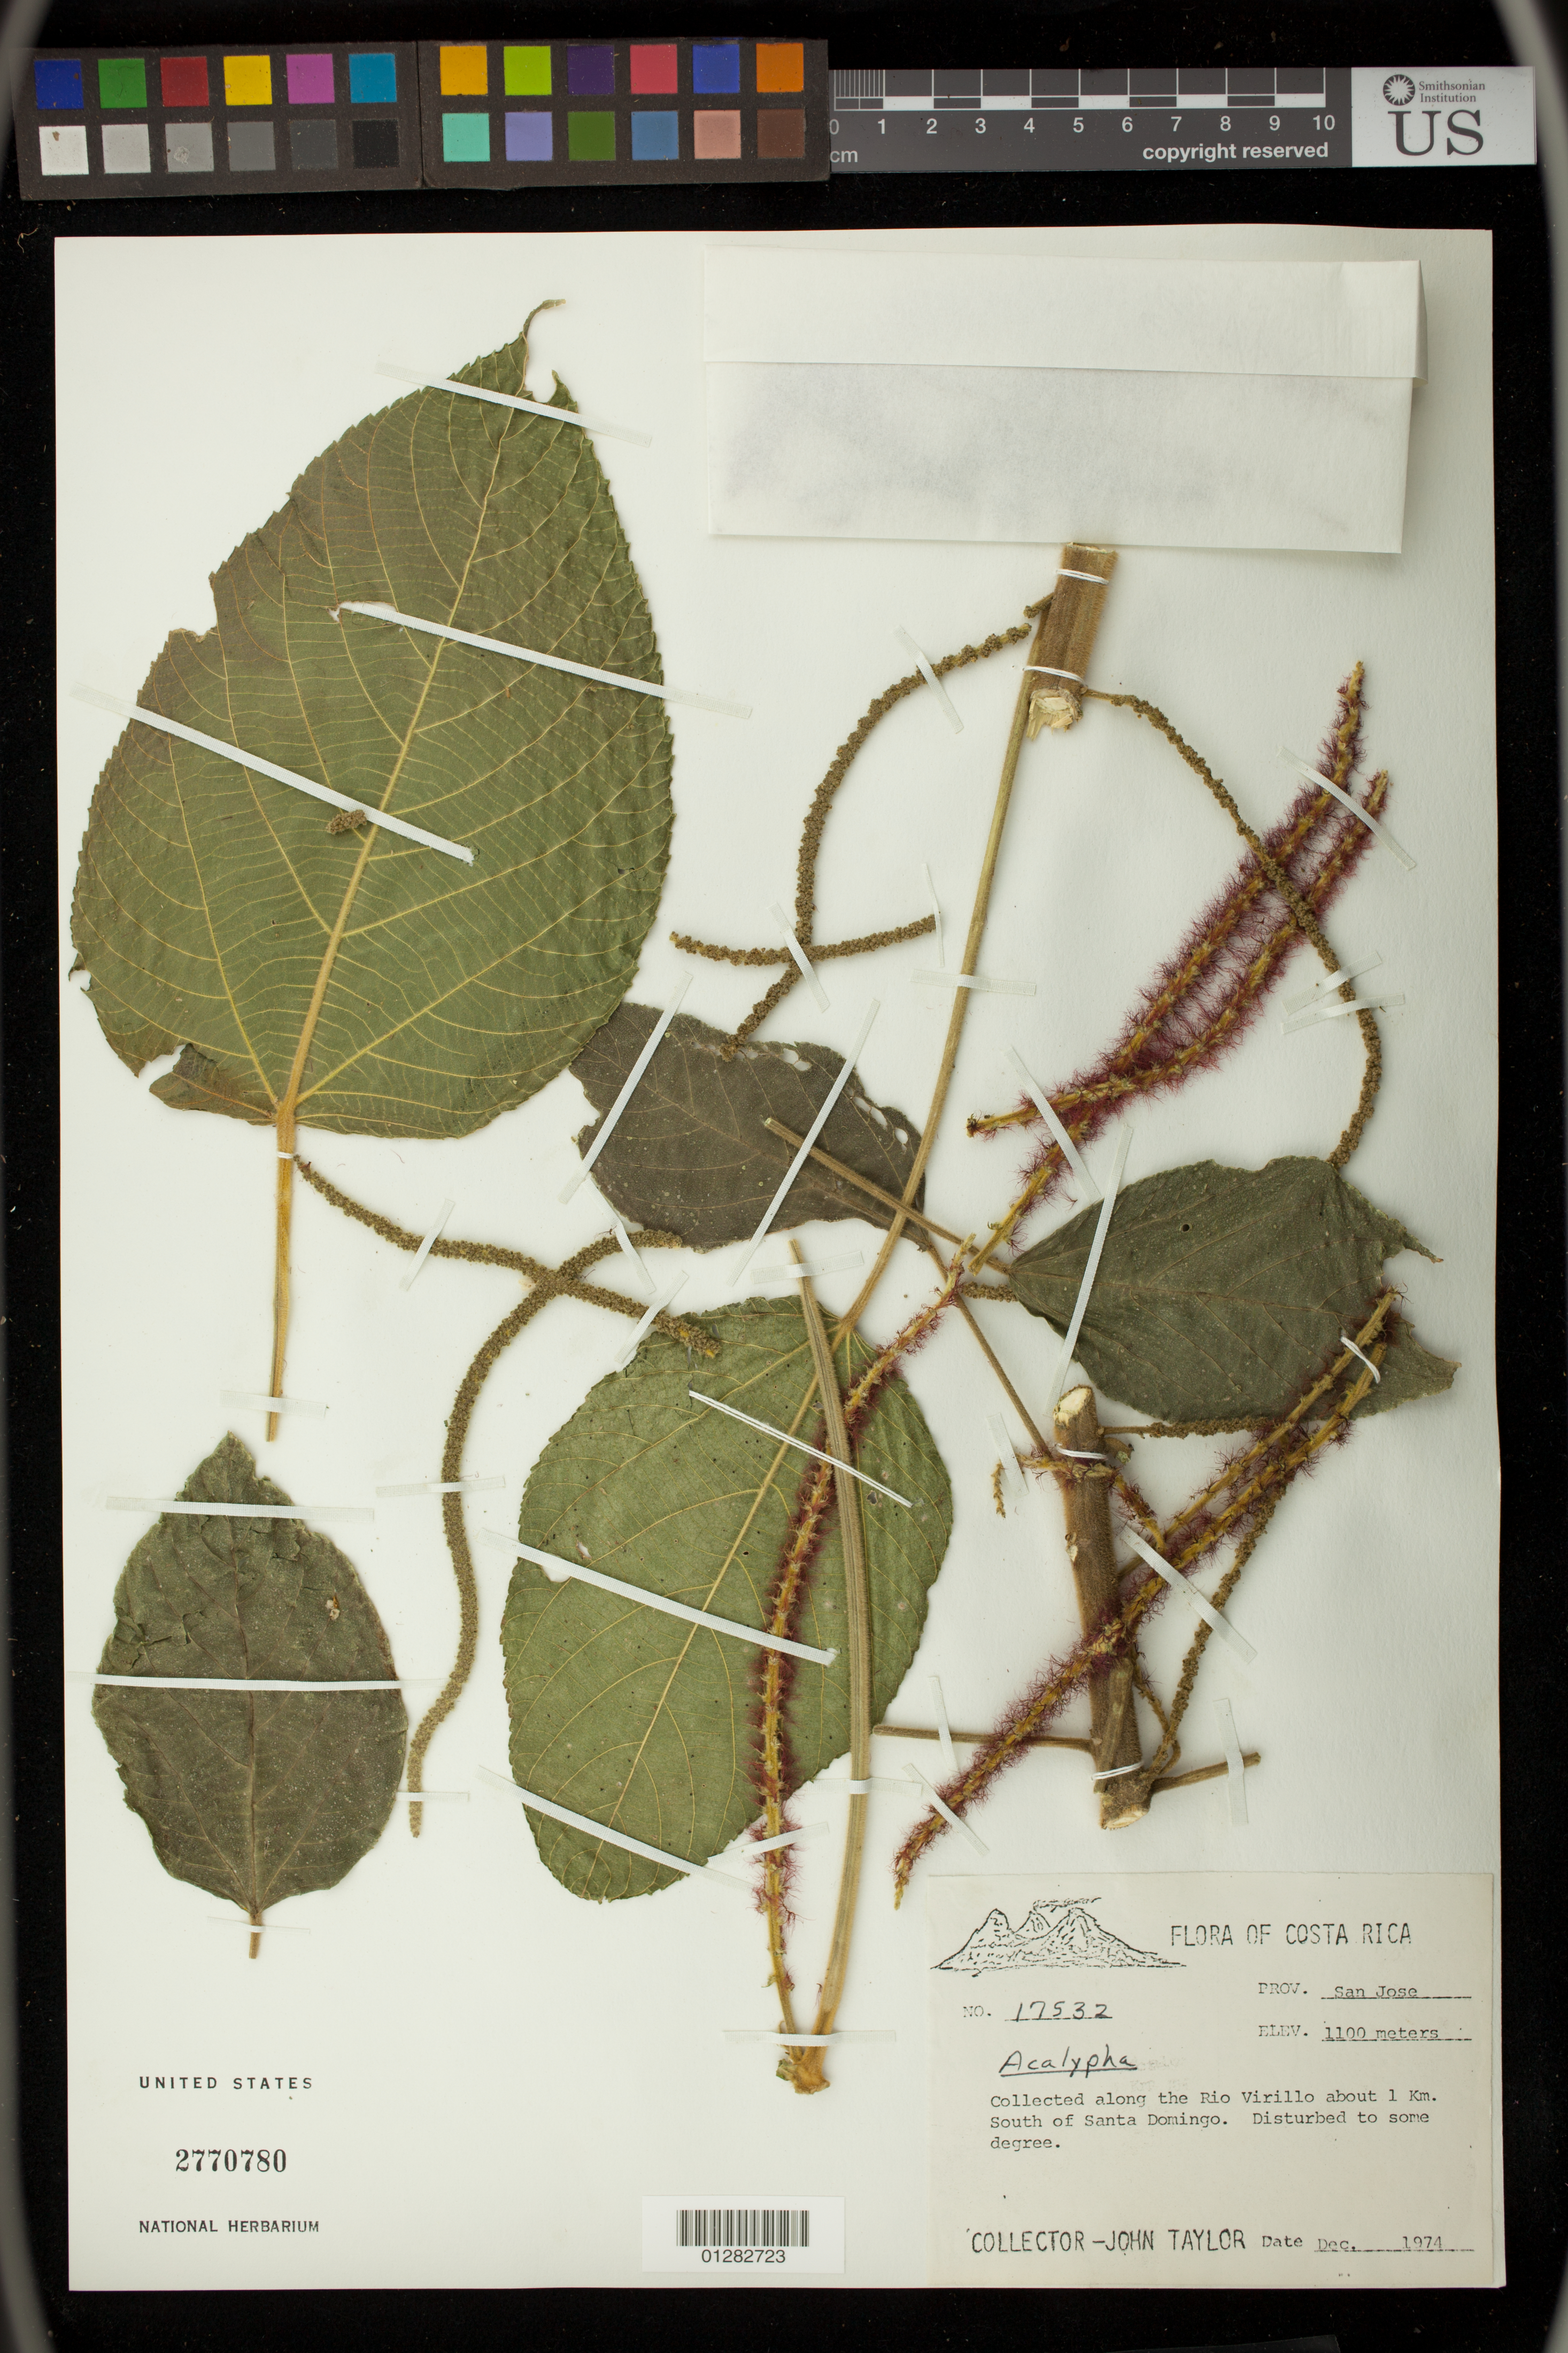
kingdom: Plantae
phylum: Tracheophyta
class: Magnoliopsida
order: Malpighiales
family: Euphorbiaceae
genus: Acalypha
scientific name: Acalypha wilkesiana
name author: Müll. Arg. in DC.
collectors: J. Taylor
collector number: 17532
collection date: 1974-12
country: Costa Rica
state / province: Heredia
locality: Rio Virillo 1 km south of Santa Domingo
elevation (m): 335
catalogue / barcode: US 2770780